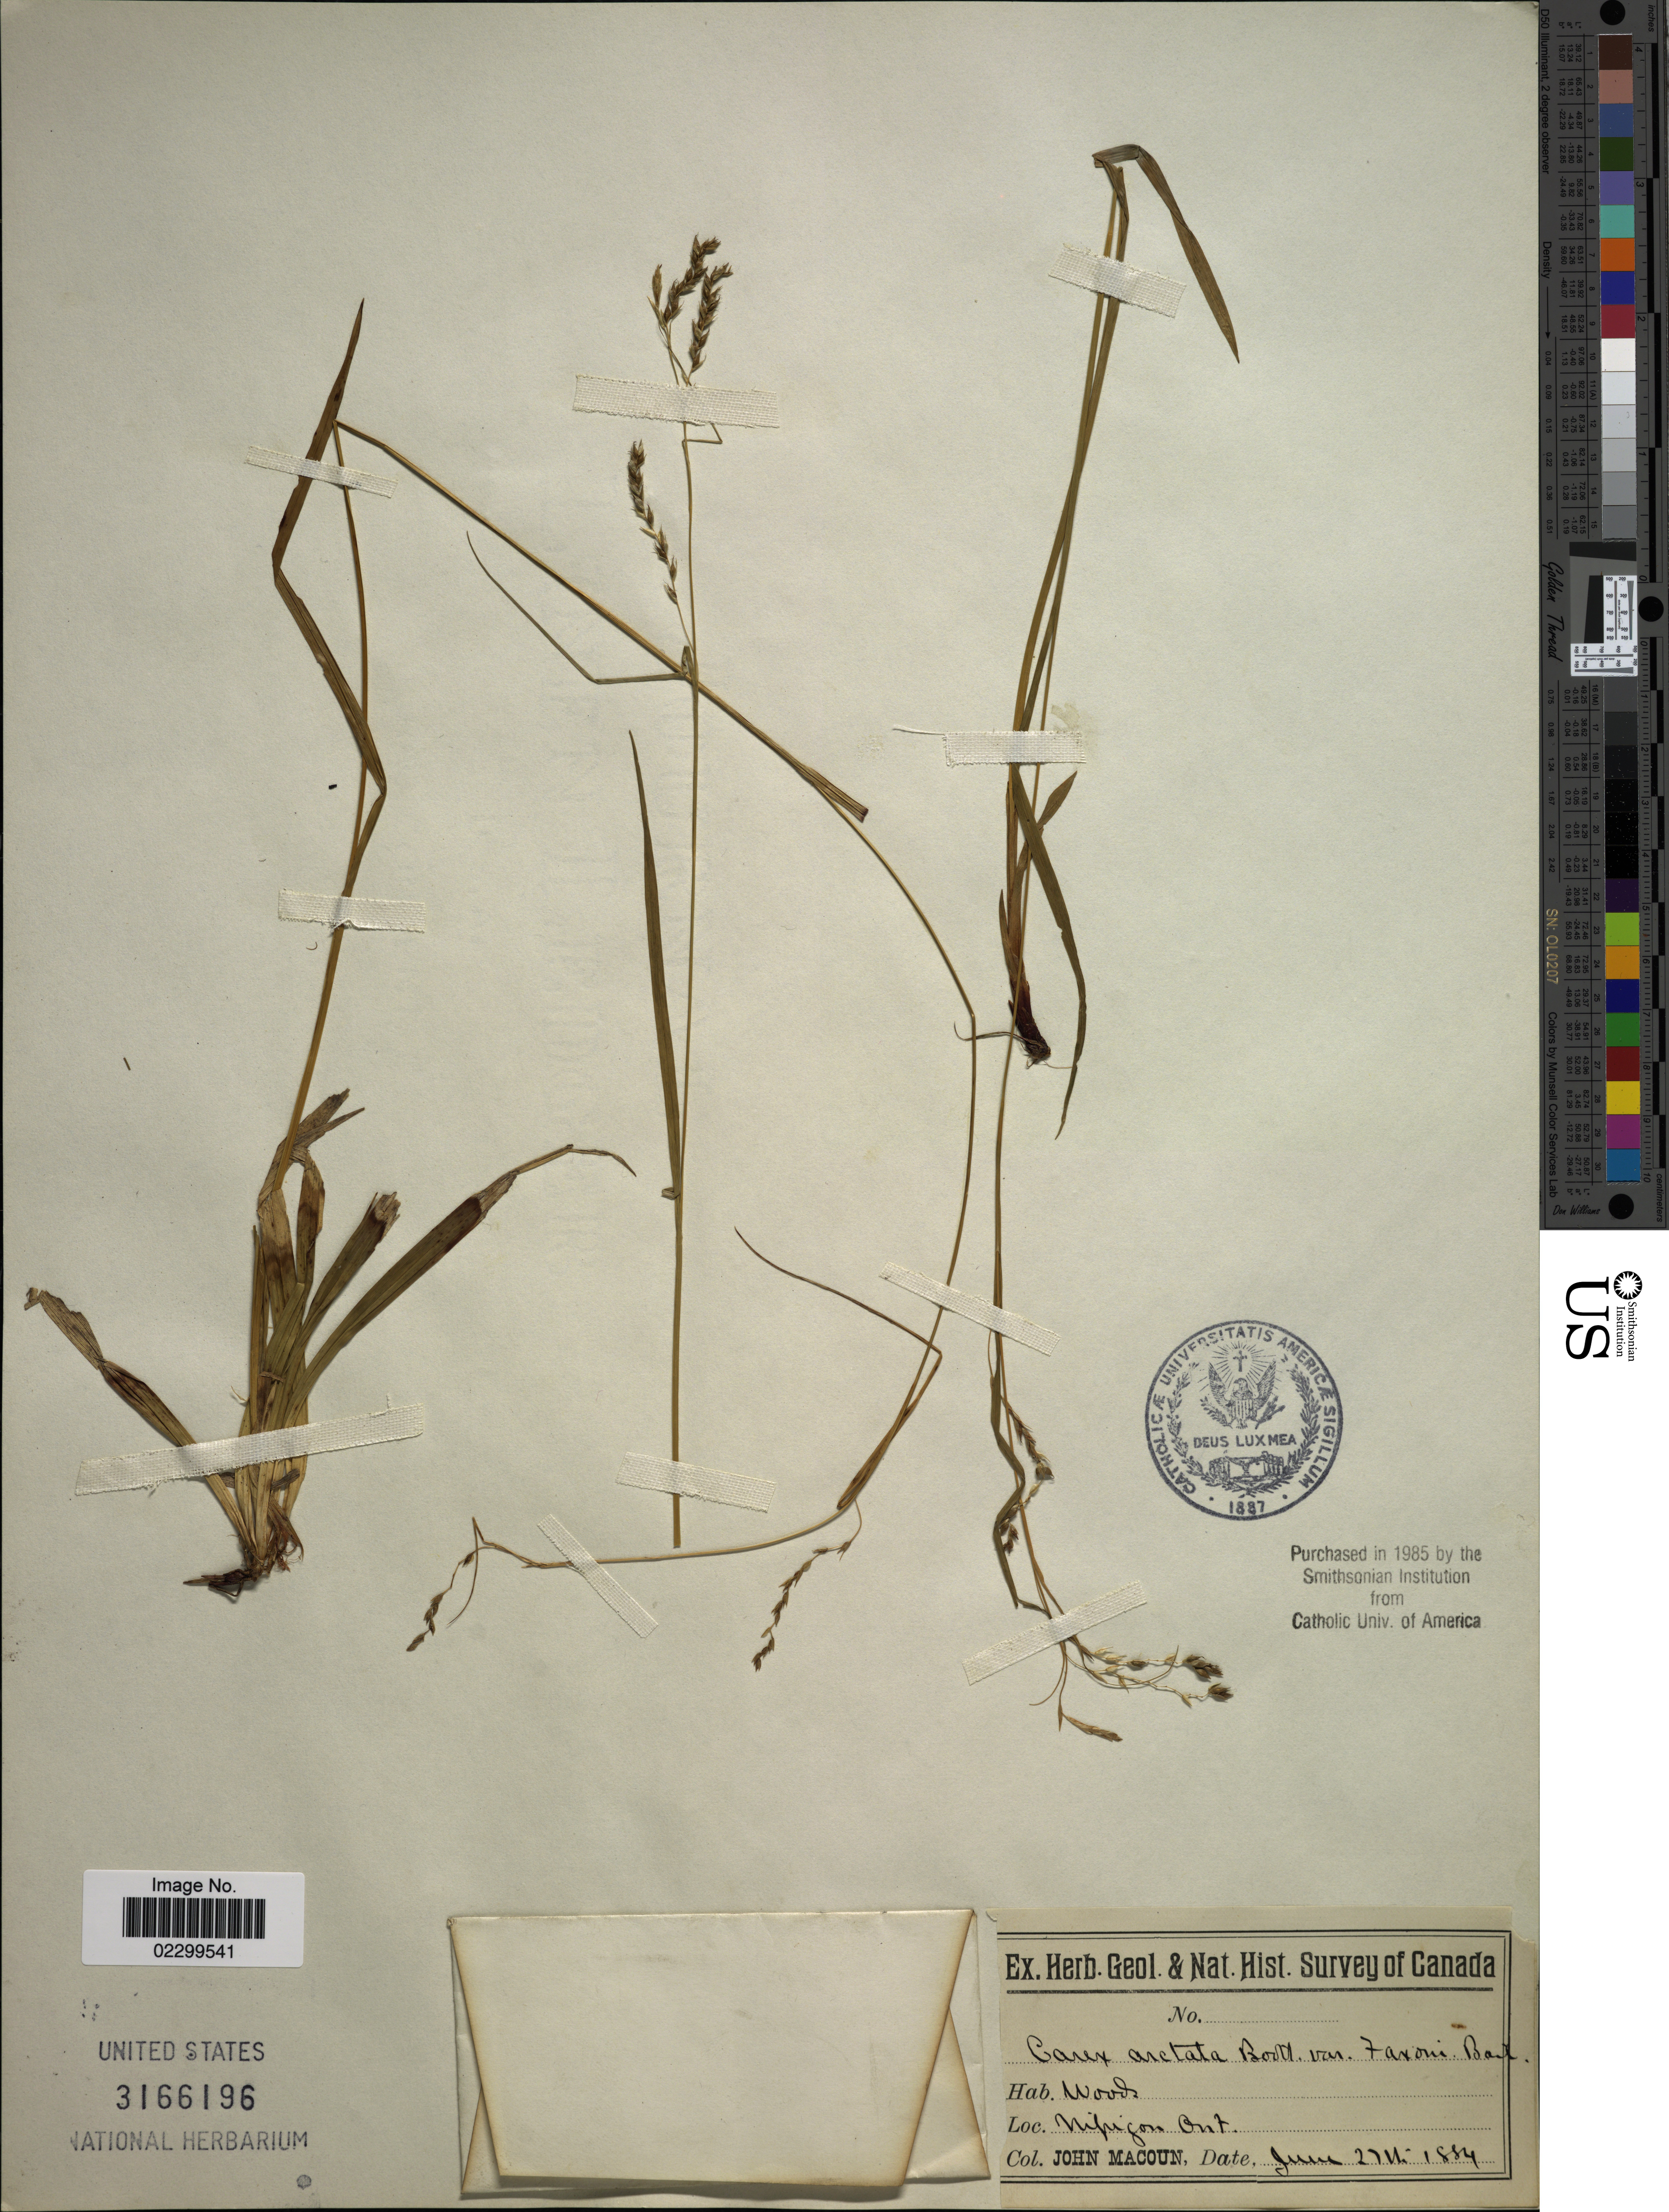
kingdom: Plantae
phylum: Tracheophyta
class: Liliopsida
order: Poales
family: Cyperaceae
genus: Carex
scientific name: Carex arctata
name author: Boott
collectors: J. Macoun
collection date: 1884-06-25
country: Canada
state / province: Ontario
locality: Woods, Nipigon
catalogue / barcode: US 3166196